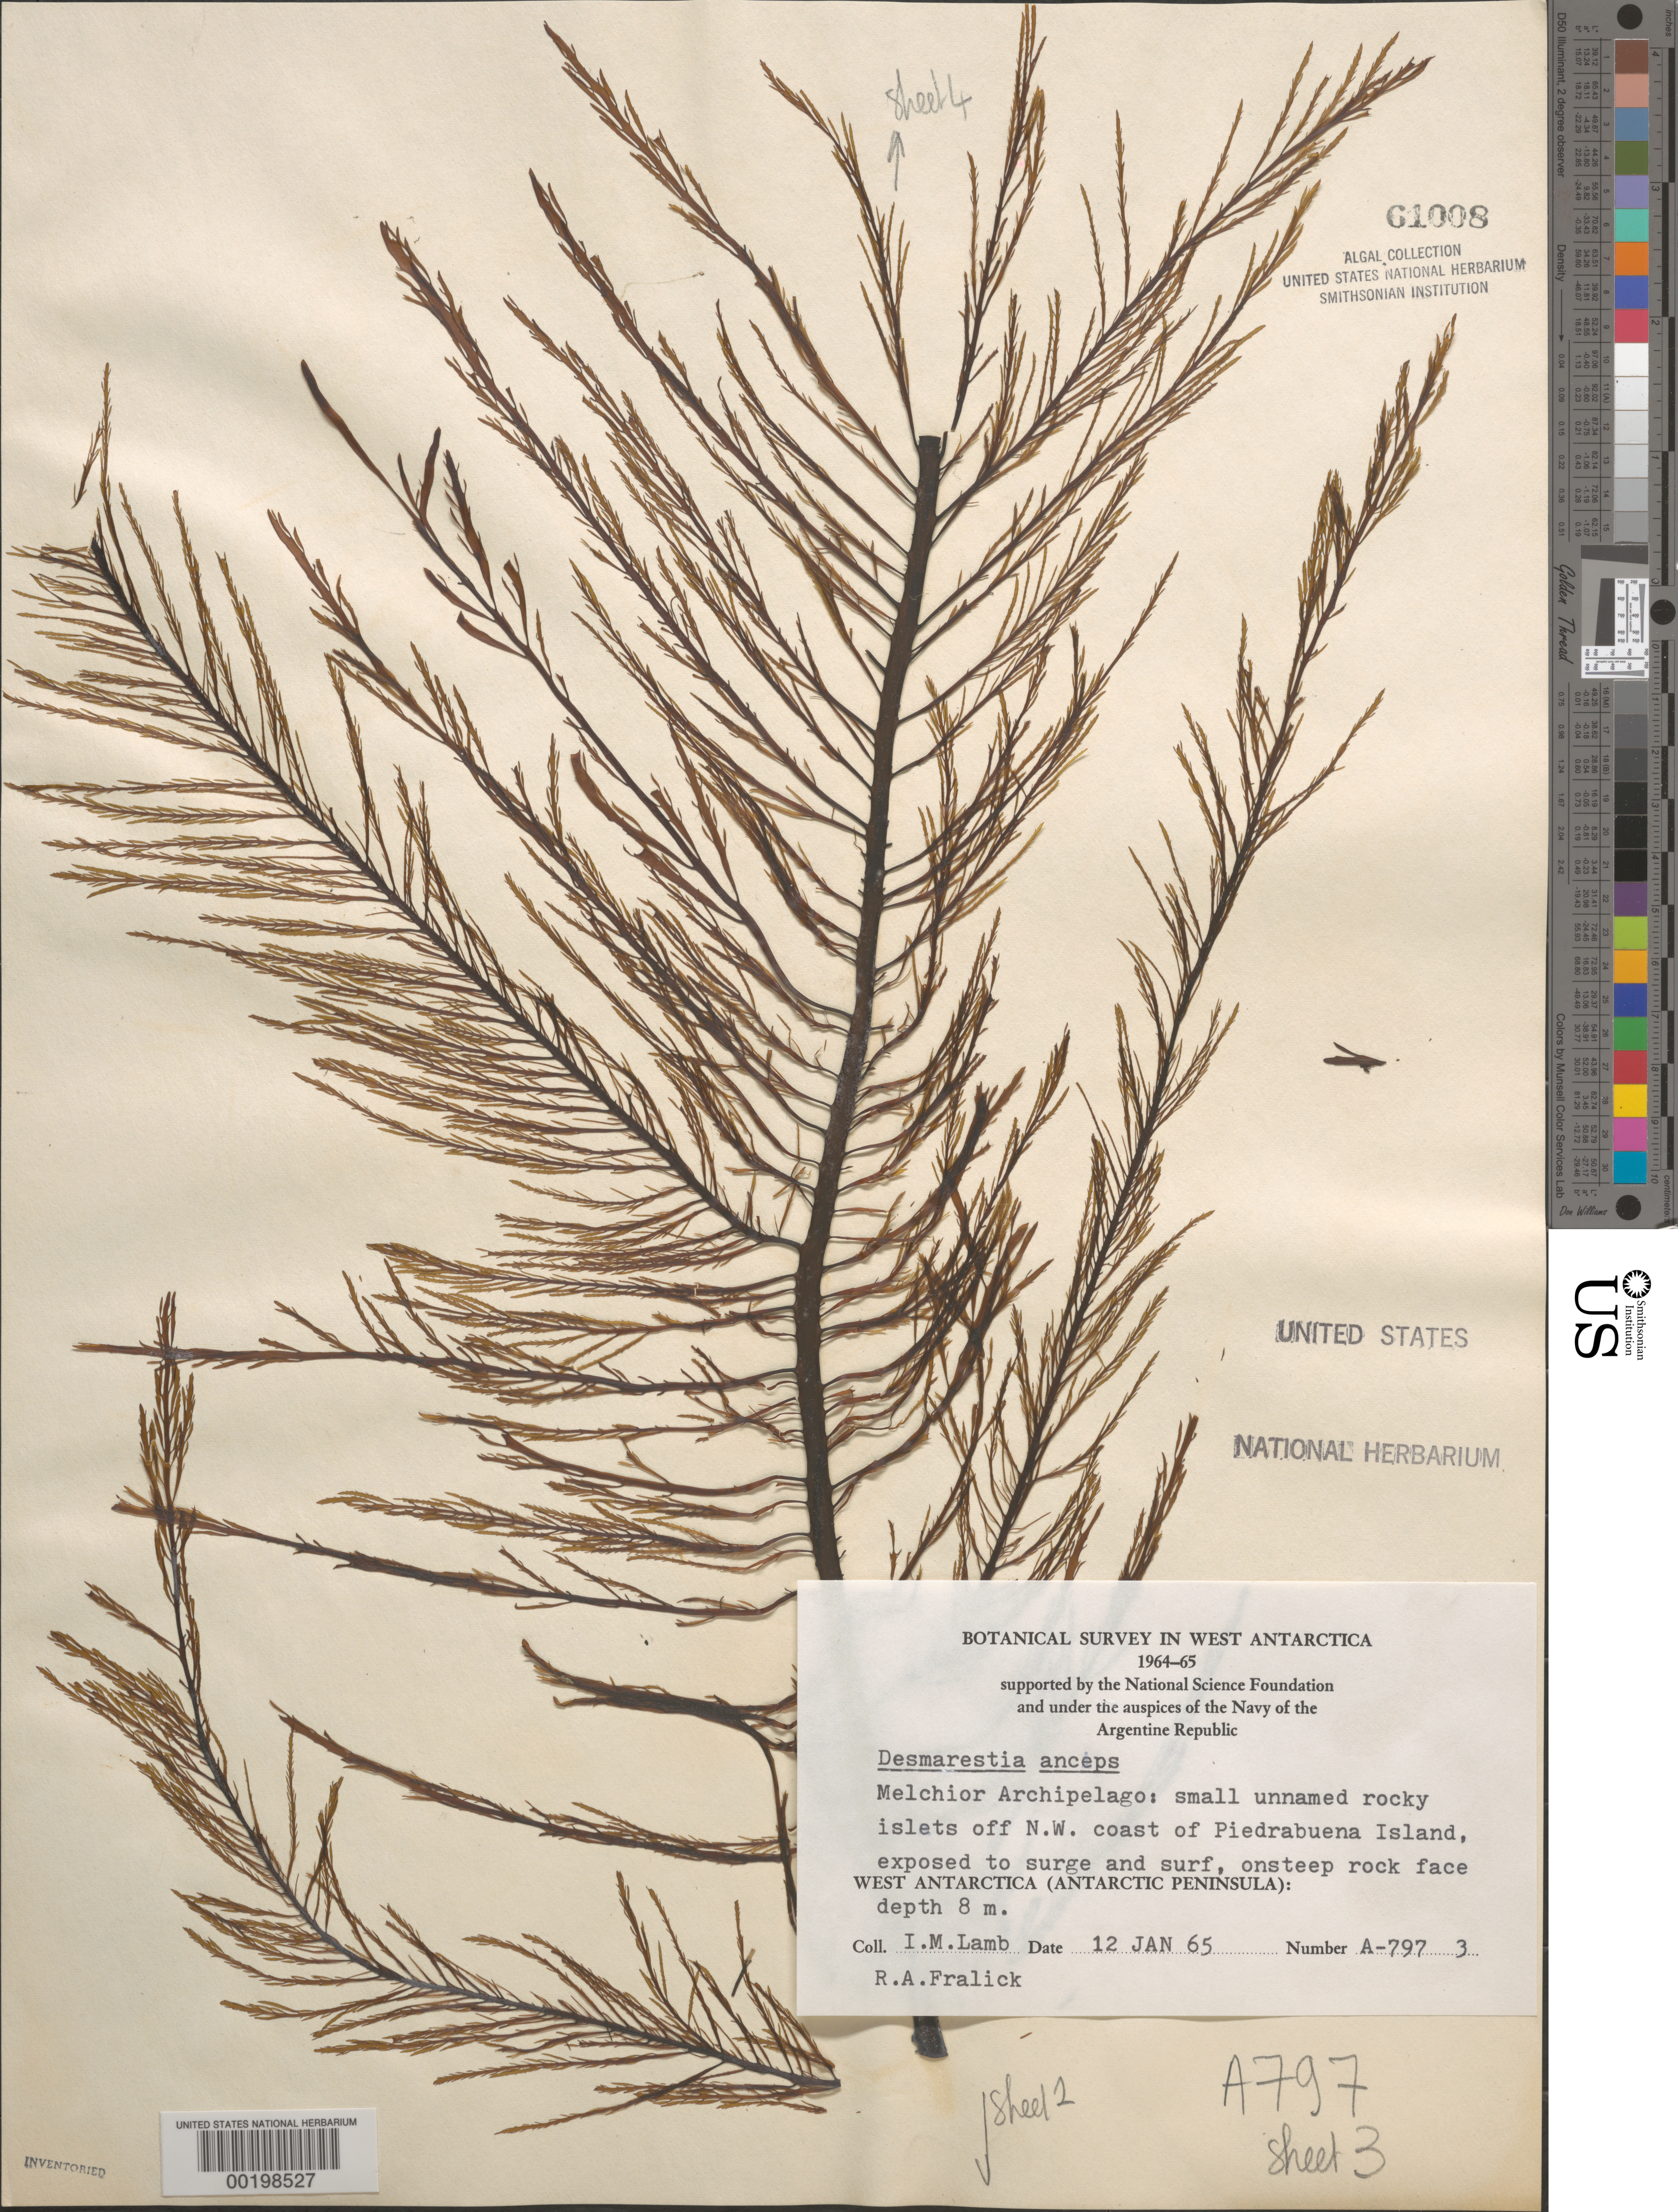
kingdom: Chromista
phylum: Ochrophyta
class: Phaeophyceae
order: Desmarestiales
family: Desmarestiaceae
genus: Desmarestia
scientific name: Desmarestia anceps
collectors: I. M. Lamb & R. Fralick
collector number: A-797-3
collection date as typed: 12 Jan 1965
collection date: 1965-01-12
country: Antarctica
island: Melchior Islands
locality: Rocky Islets off northwest Eta Island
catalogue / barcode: US 61008